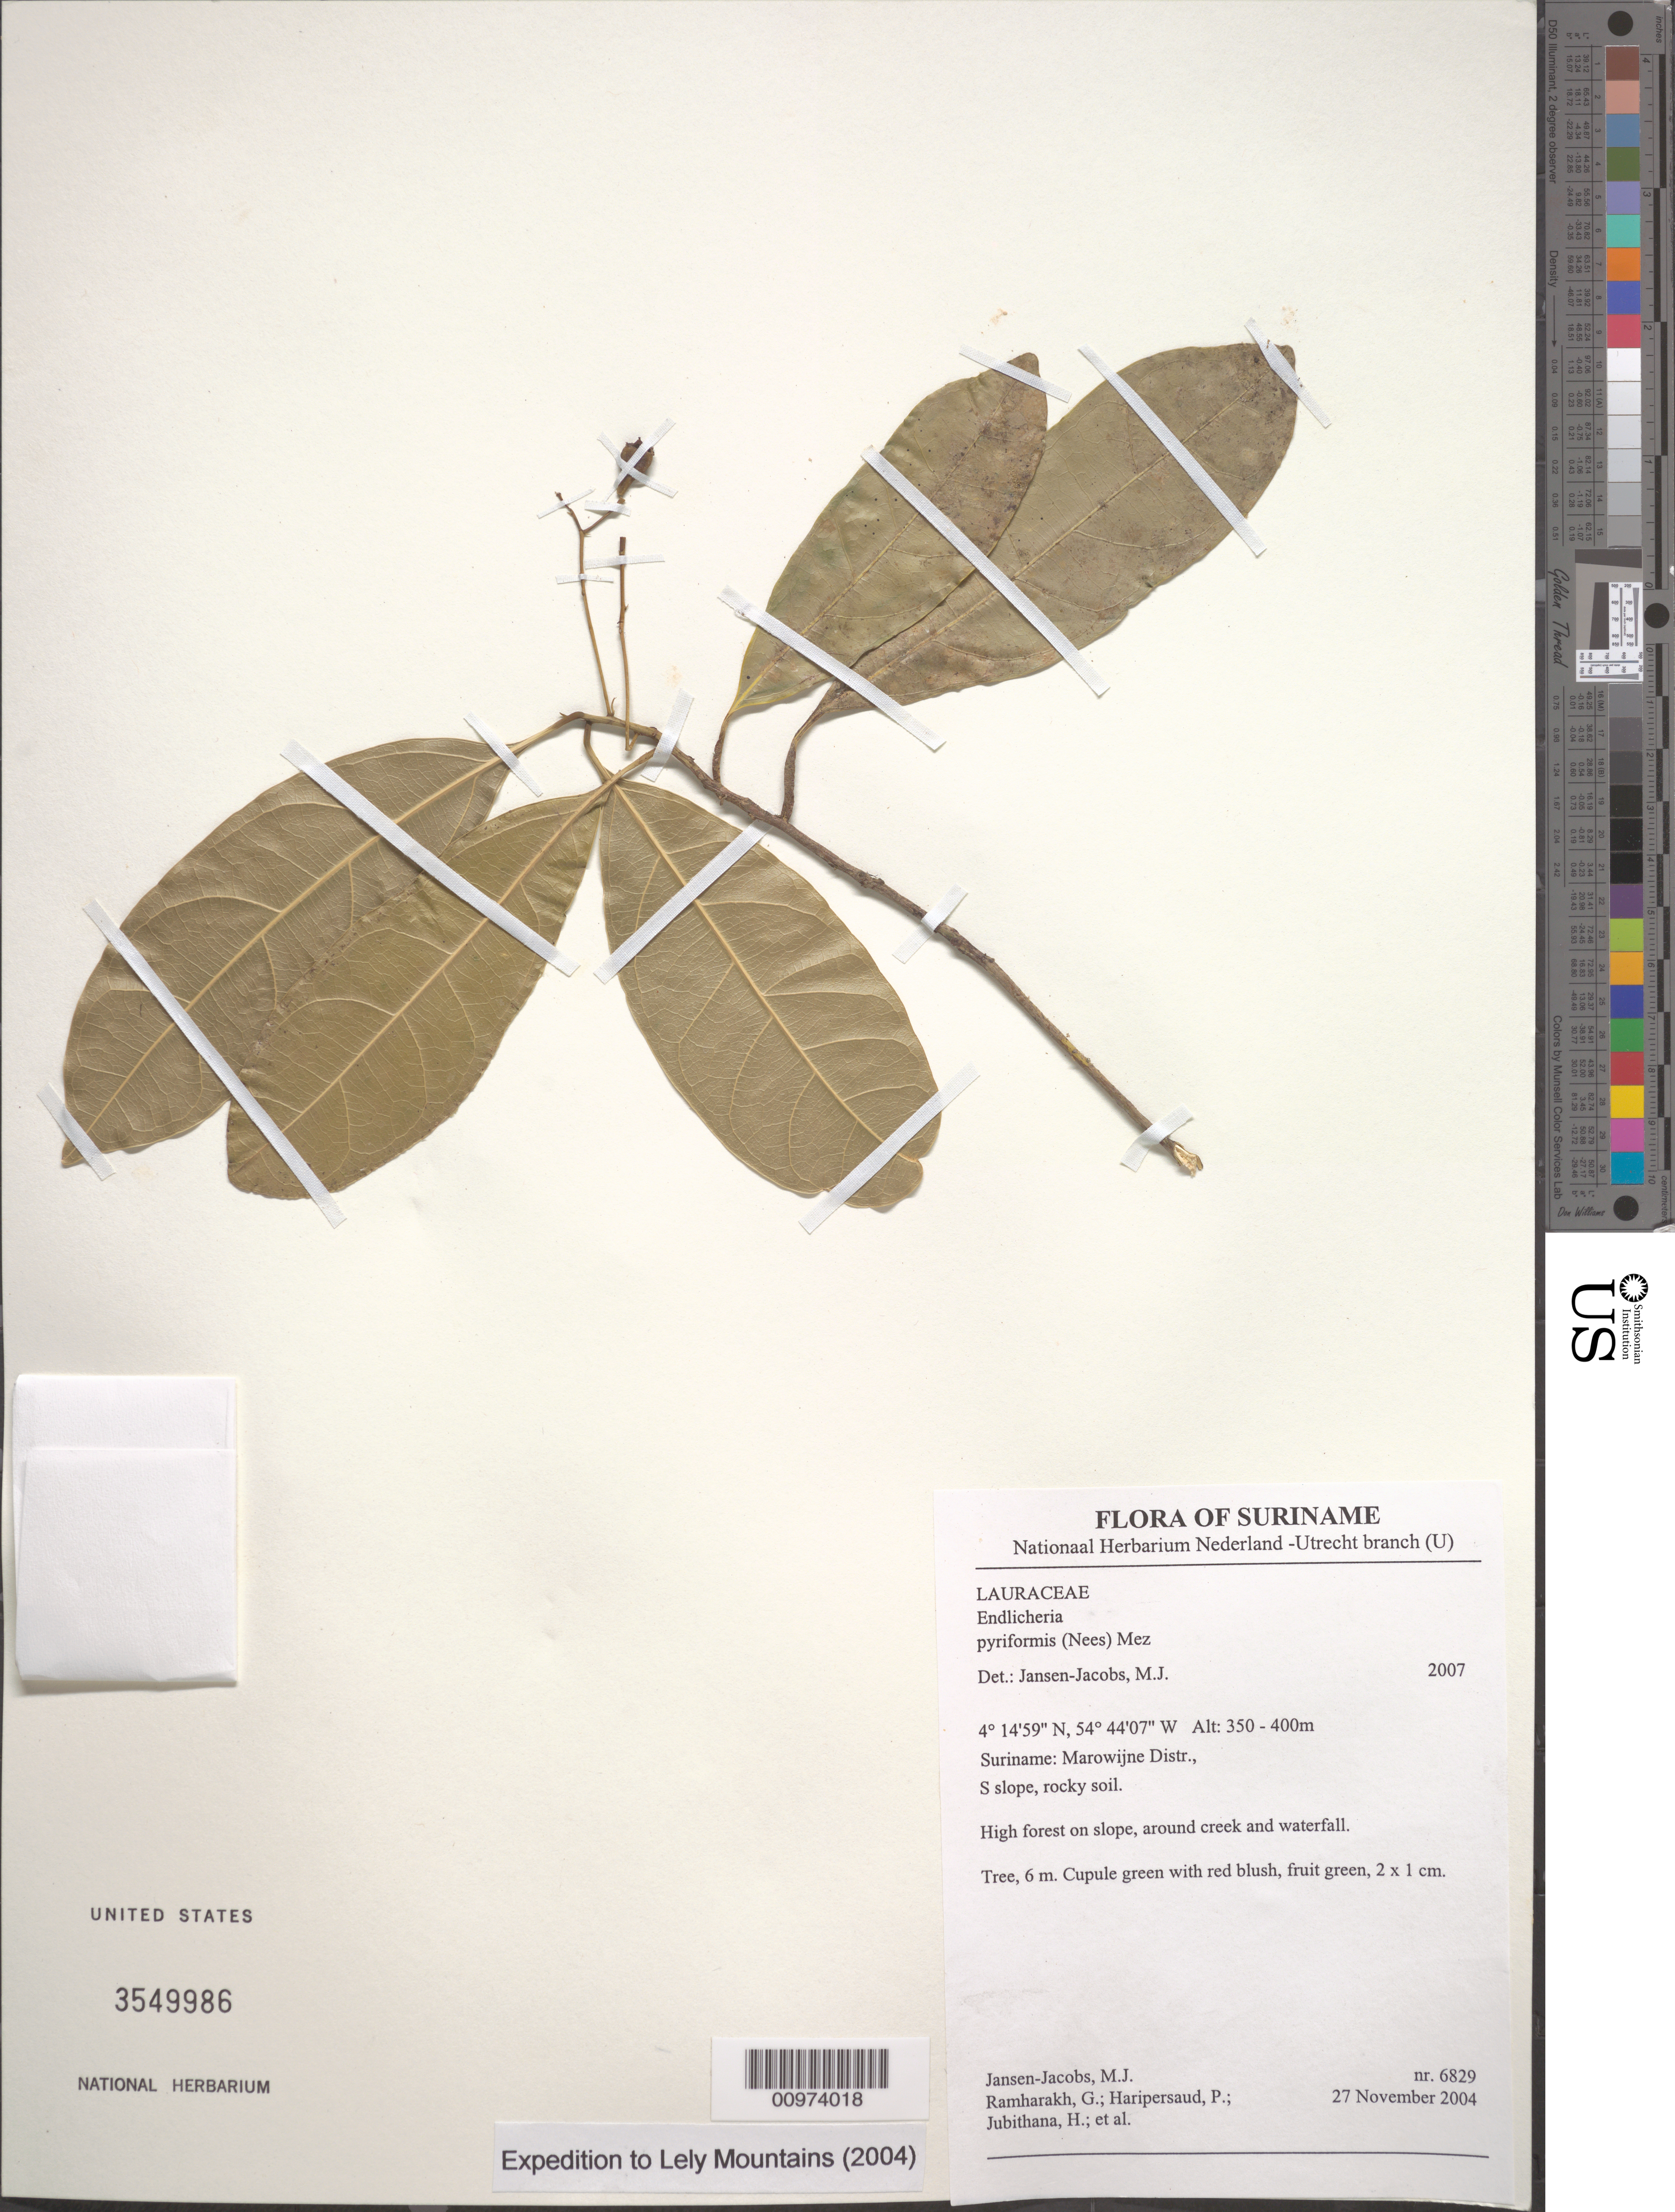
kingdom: Plantae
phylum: Tracheophyta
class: Magnoliopsida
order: Laurales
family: Lauraceae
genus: Endlicheria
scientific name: Endlicheria pyriformis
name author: (Nees) Mez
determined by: Jansen-Jacobs, M. J., (U), Nationaal Herbarium Nederland, Utrecht University branch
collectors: M. J. Jansen-Jacobs et al.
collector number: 6829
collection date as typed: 27-Nov-04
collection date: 2004-11-27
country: Suriname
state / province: Marowijne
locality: Marowijne Distr., S slope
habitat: Rocky soil. High forest on slope, around creek and waterfall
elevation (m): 350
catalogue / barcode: US 3549986